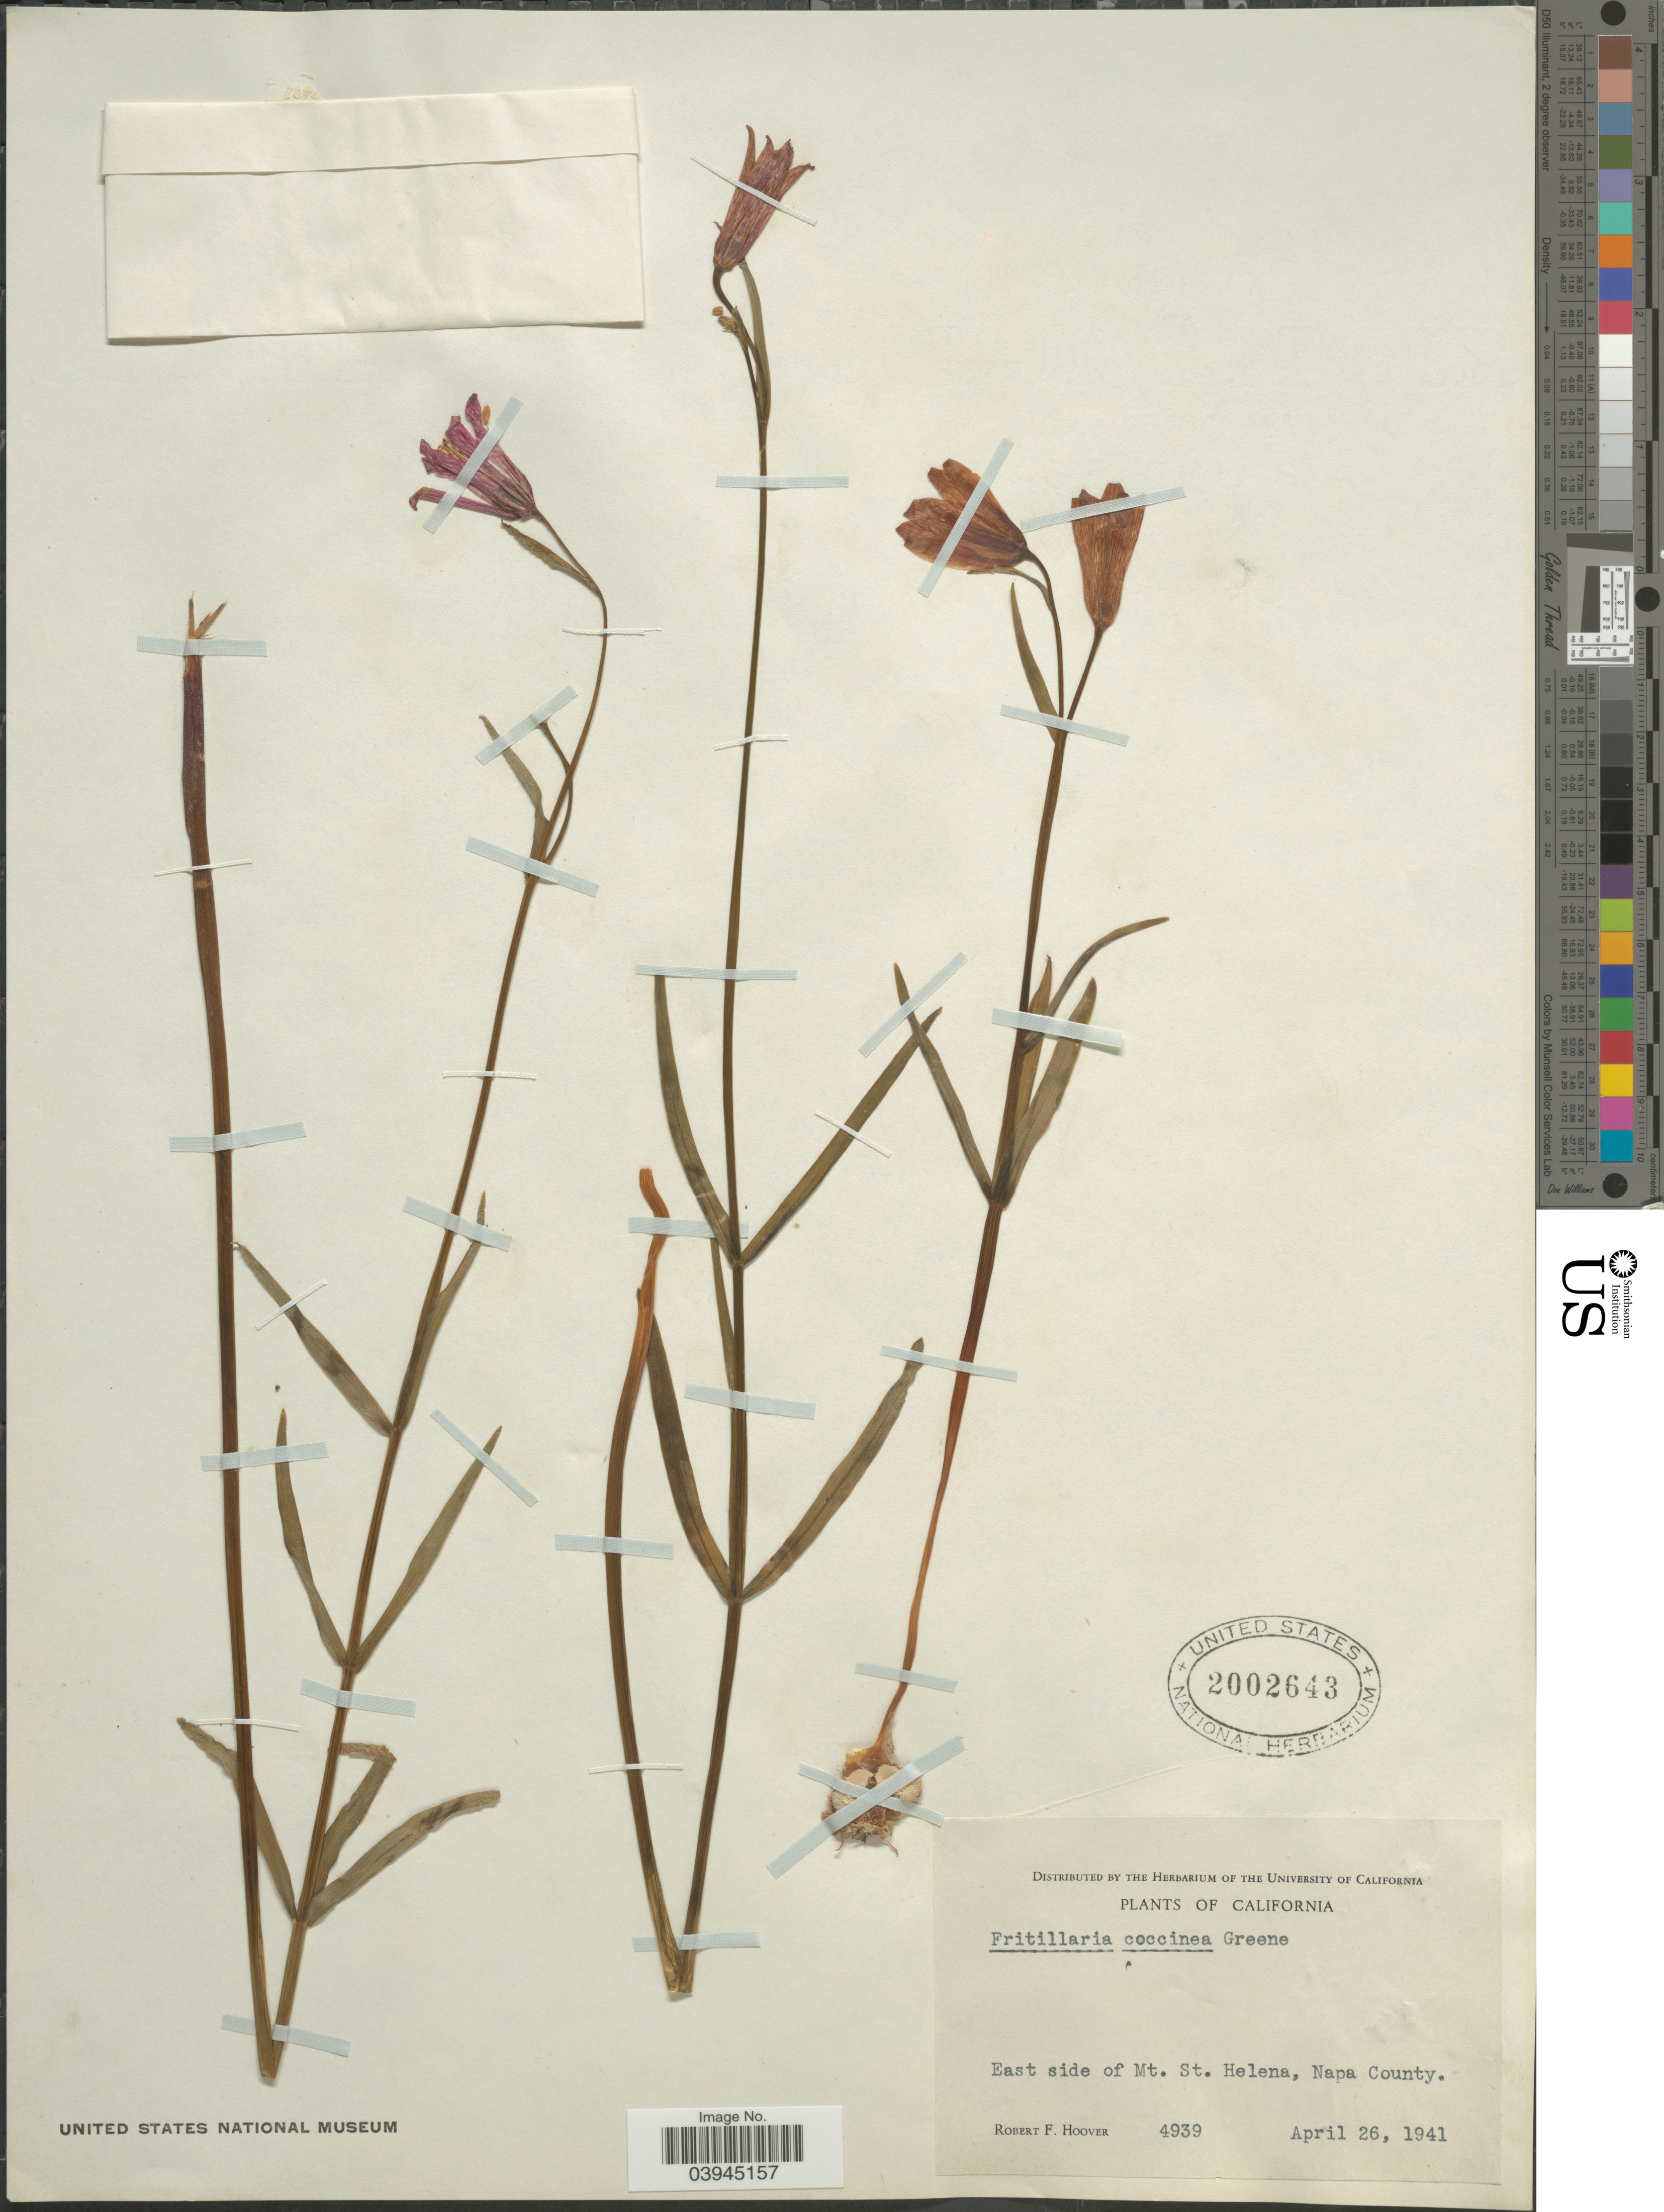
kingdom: Plantae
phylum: Tracheophyta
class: Liliopsida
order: Liliales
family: Liliaceae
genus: Fritillaria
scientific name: Fritillaria coccinea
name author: (Greene) Greene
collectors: R. F. Hoover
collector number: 4939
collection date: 1941-04-26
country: United States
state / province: California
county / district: Napa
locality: East side of Mt. St. Helena, Napa County.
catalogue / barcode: US 2002643